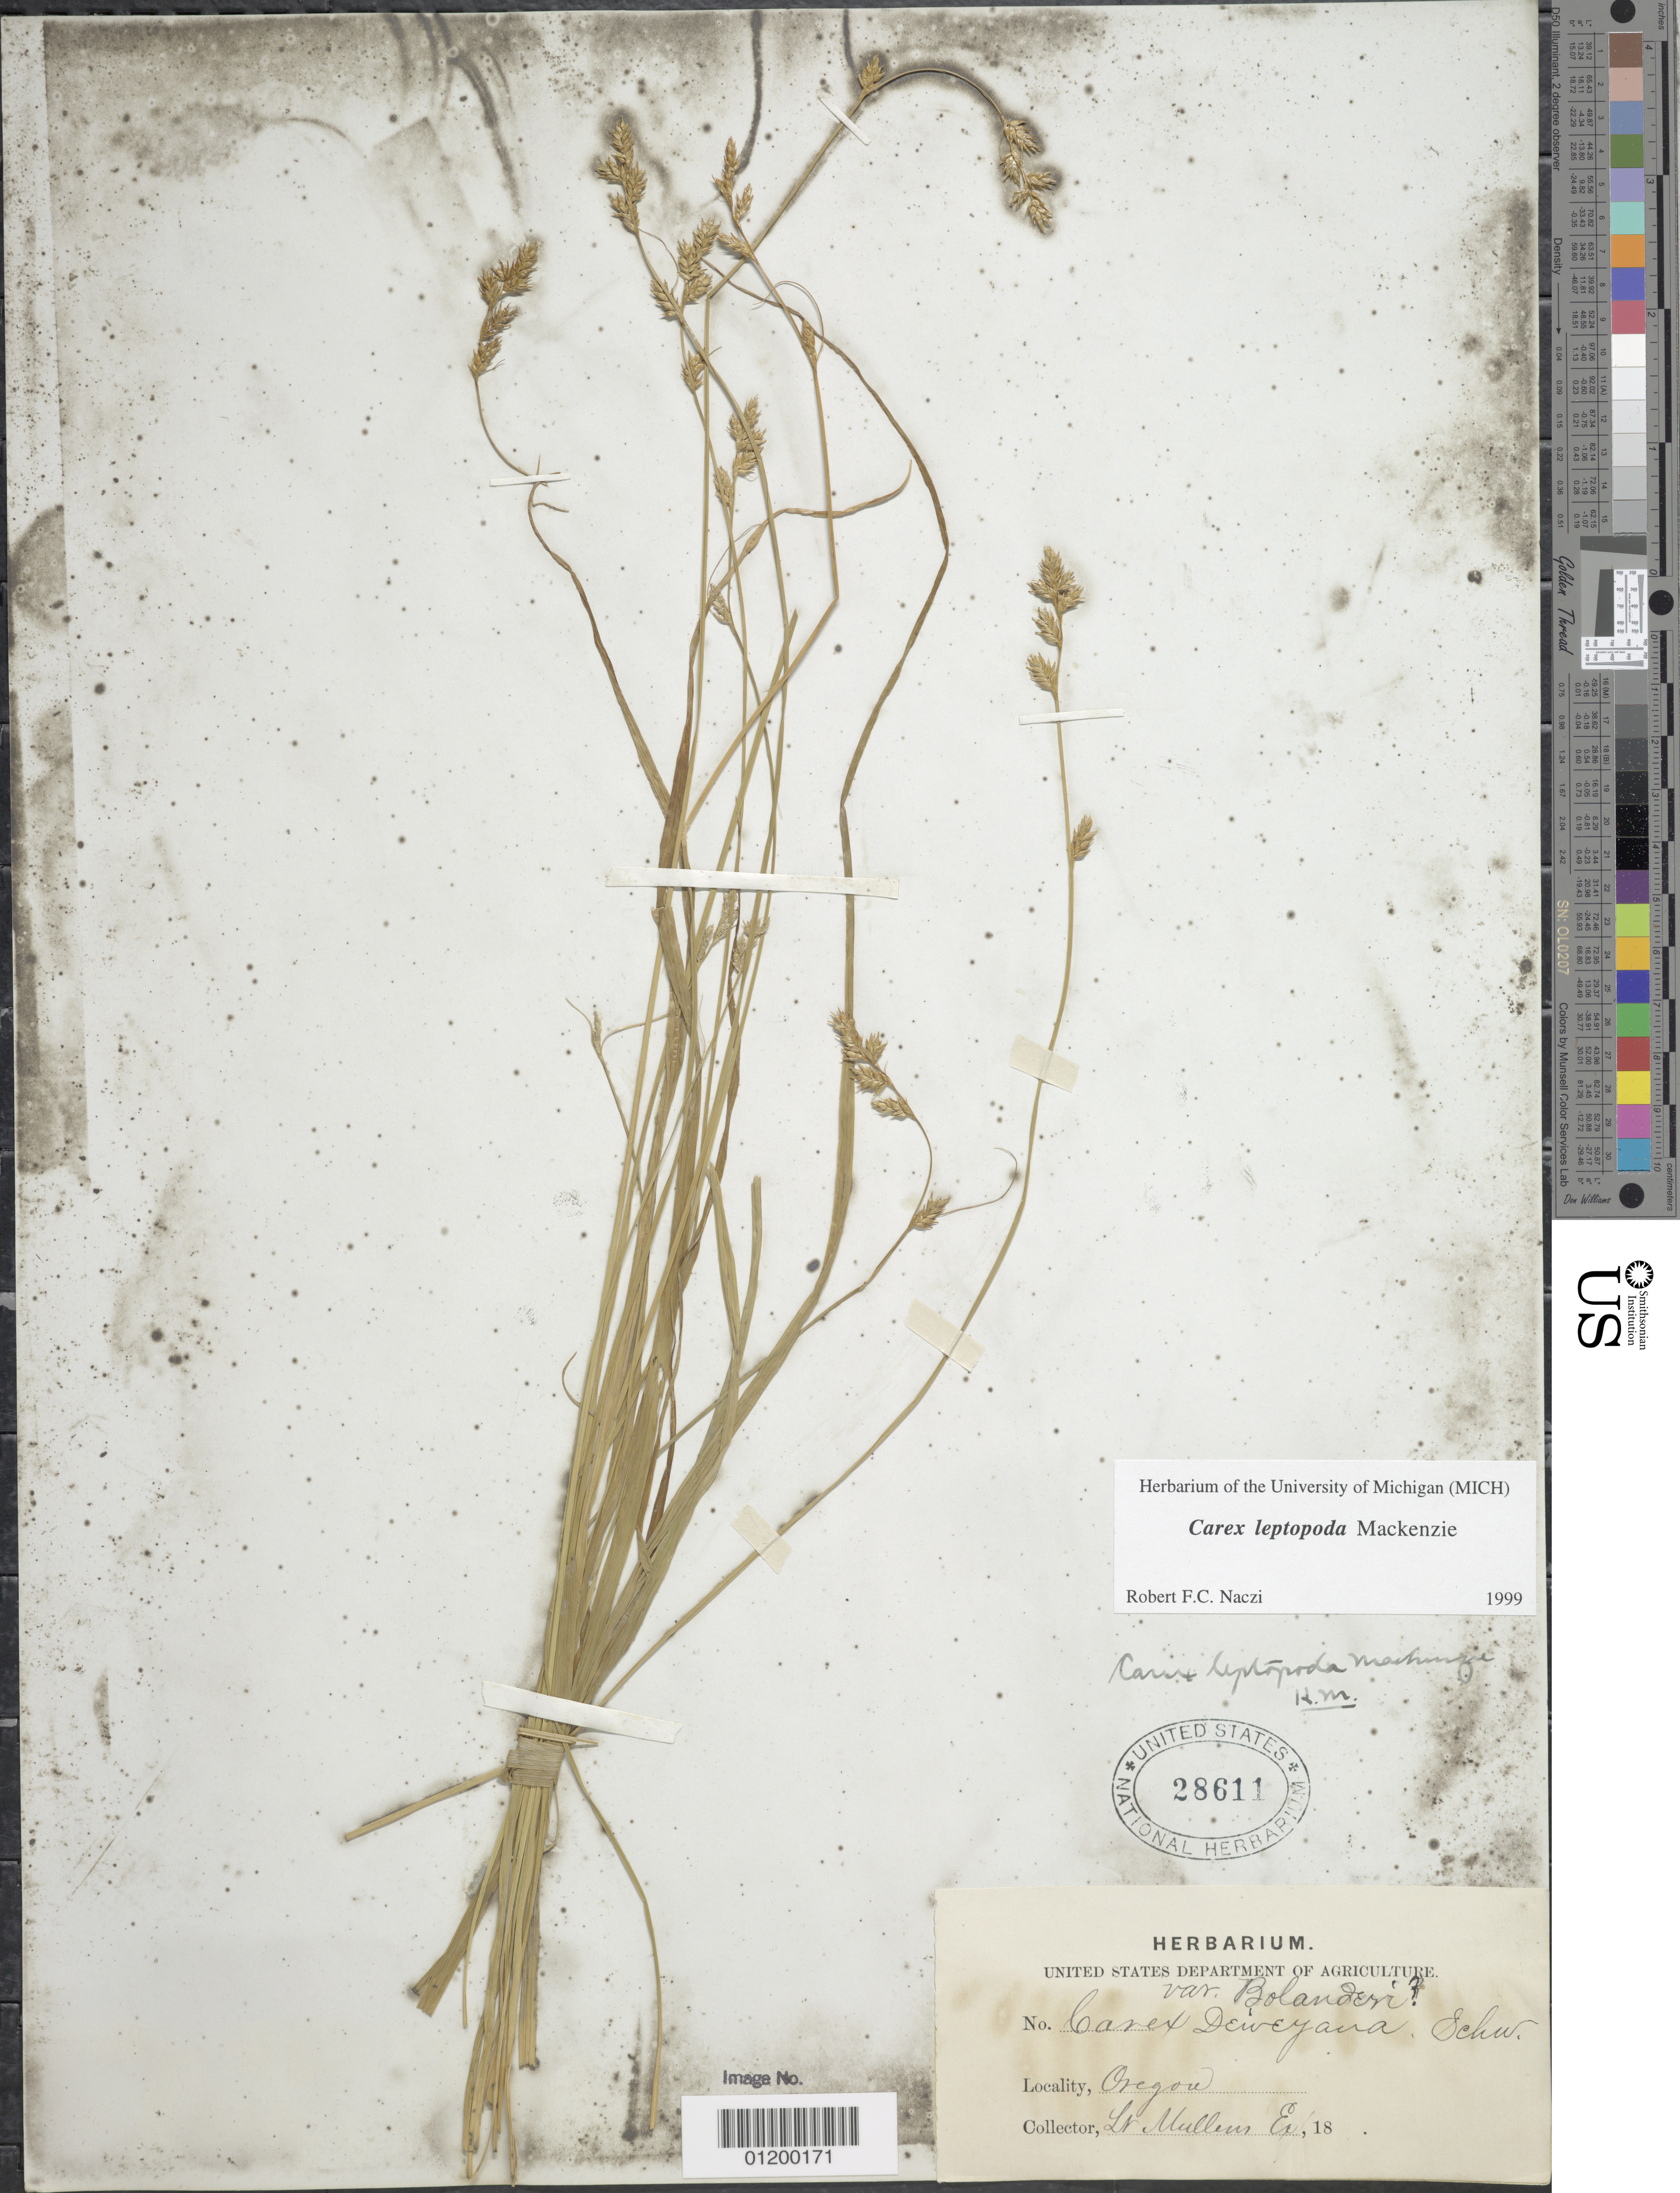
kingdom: Plantae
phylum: Tracheophyta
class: Liliopsida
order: Poales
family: Cyperaceae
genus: Carex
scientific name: Carex leptopoda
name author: Mack.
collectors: Mullin's Exped.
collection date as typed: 18--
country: United States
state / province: Oregon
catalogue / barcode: US 28611